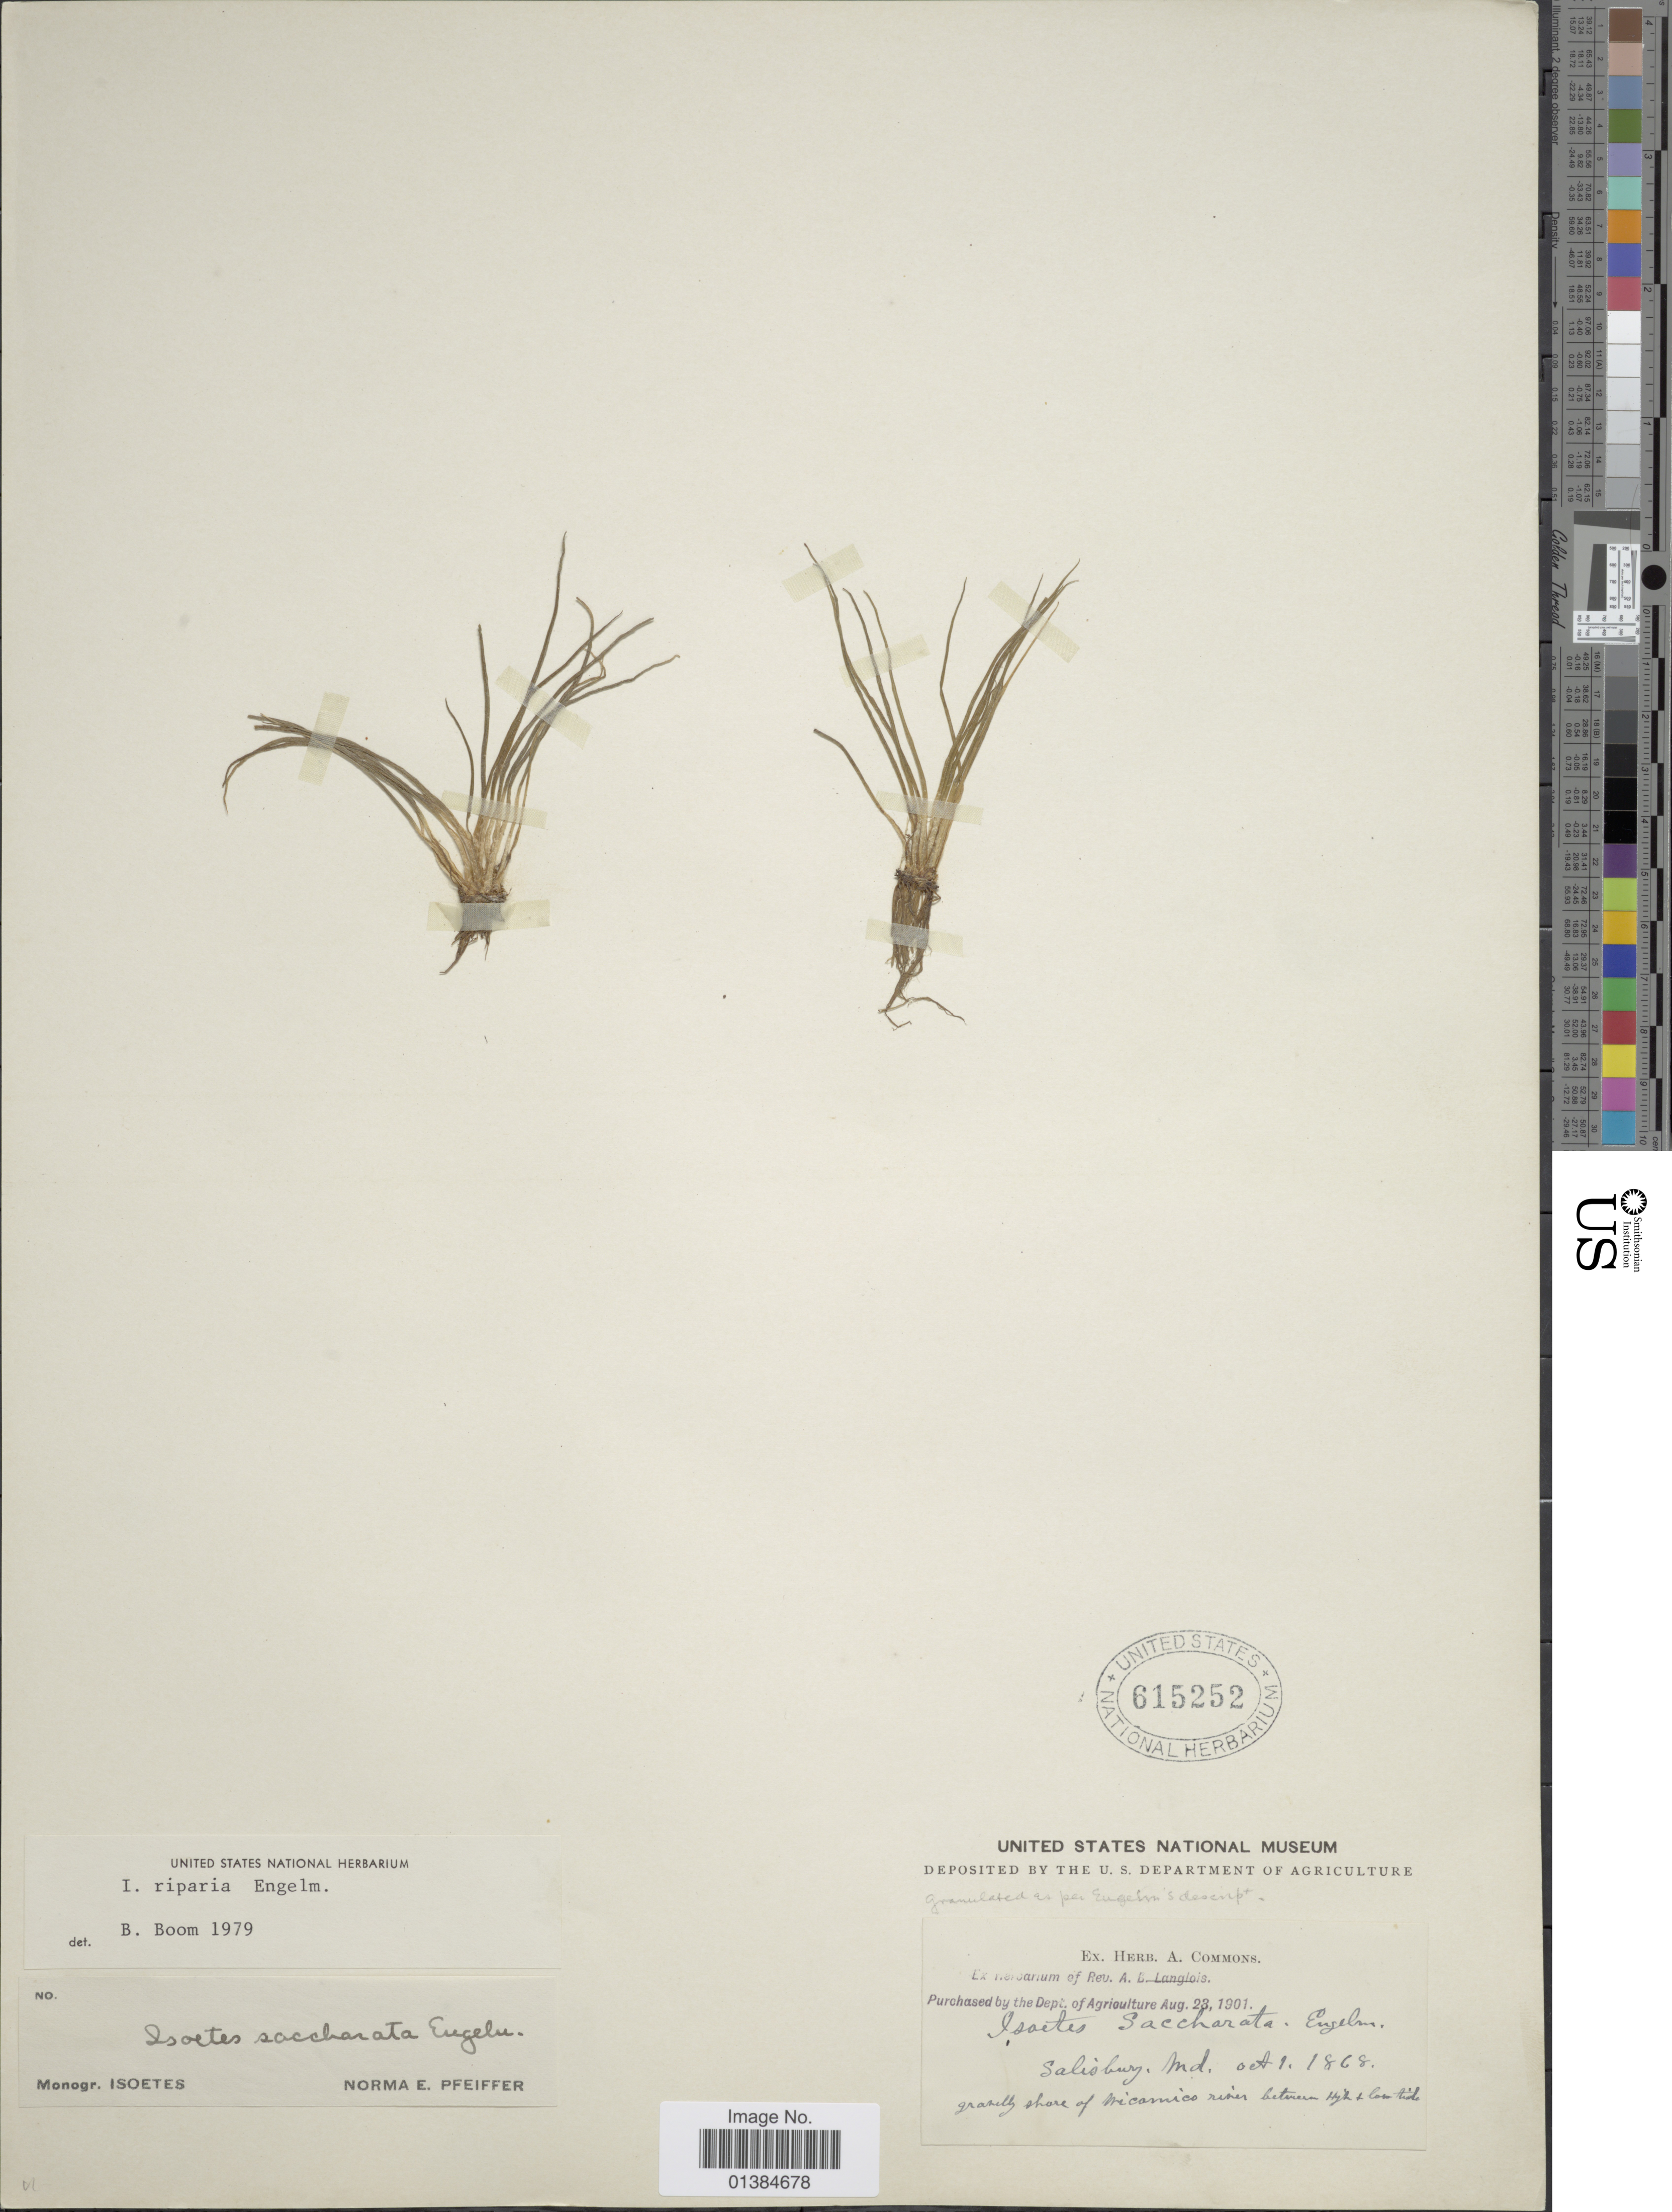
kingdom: Plantae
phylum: Tracheophyta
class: Lycopodiopsida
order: Isoetales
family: Isoetaceae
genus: Isoetes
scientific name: Isoetes riparia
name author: Engelm. ex A. Braun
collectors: ex herb. A. Commons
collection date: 1868-10-01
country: United States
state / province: Maryland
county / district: Wicomico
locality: Salisbury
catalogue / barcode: US 615252